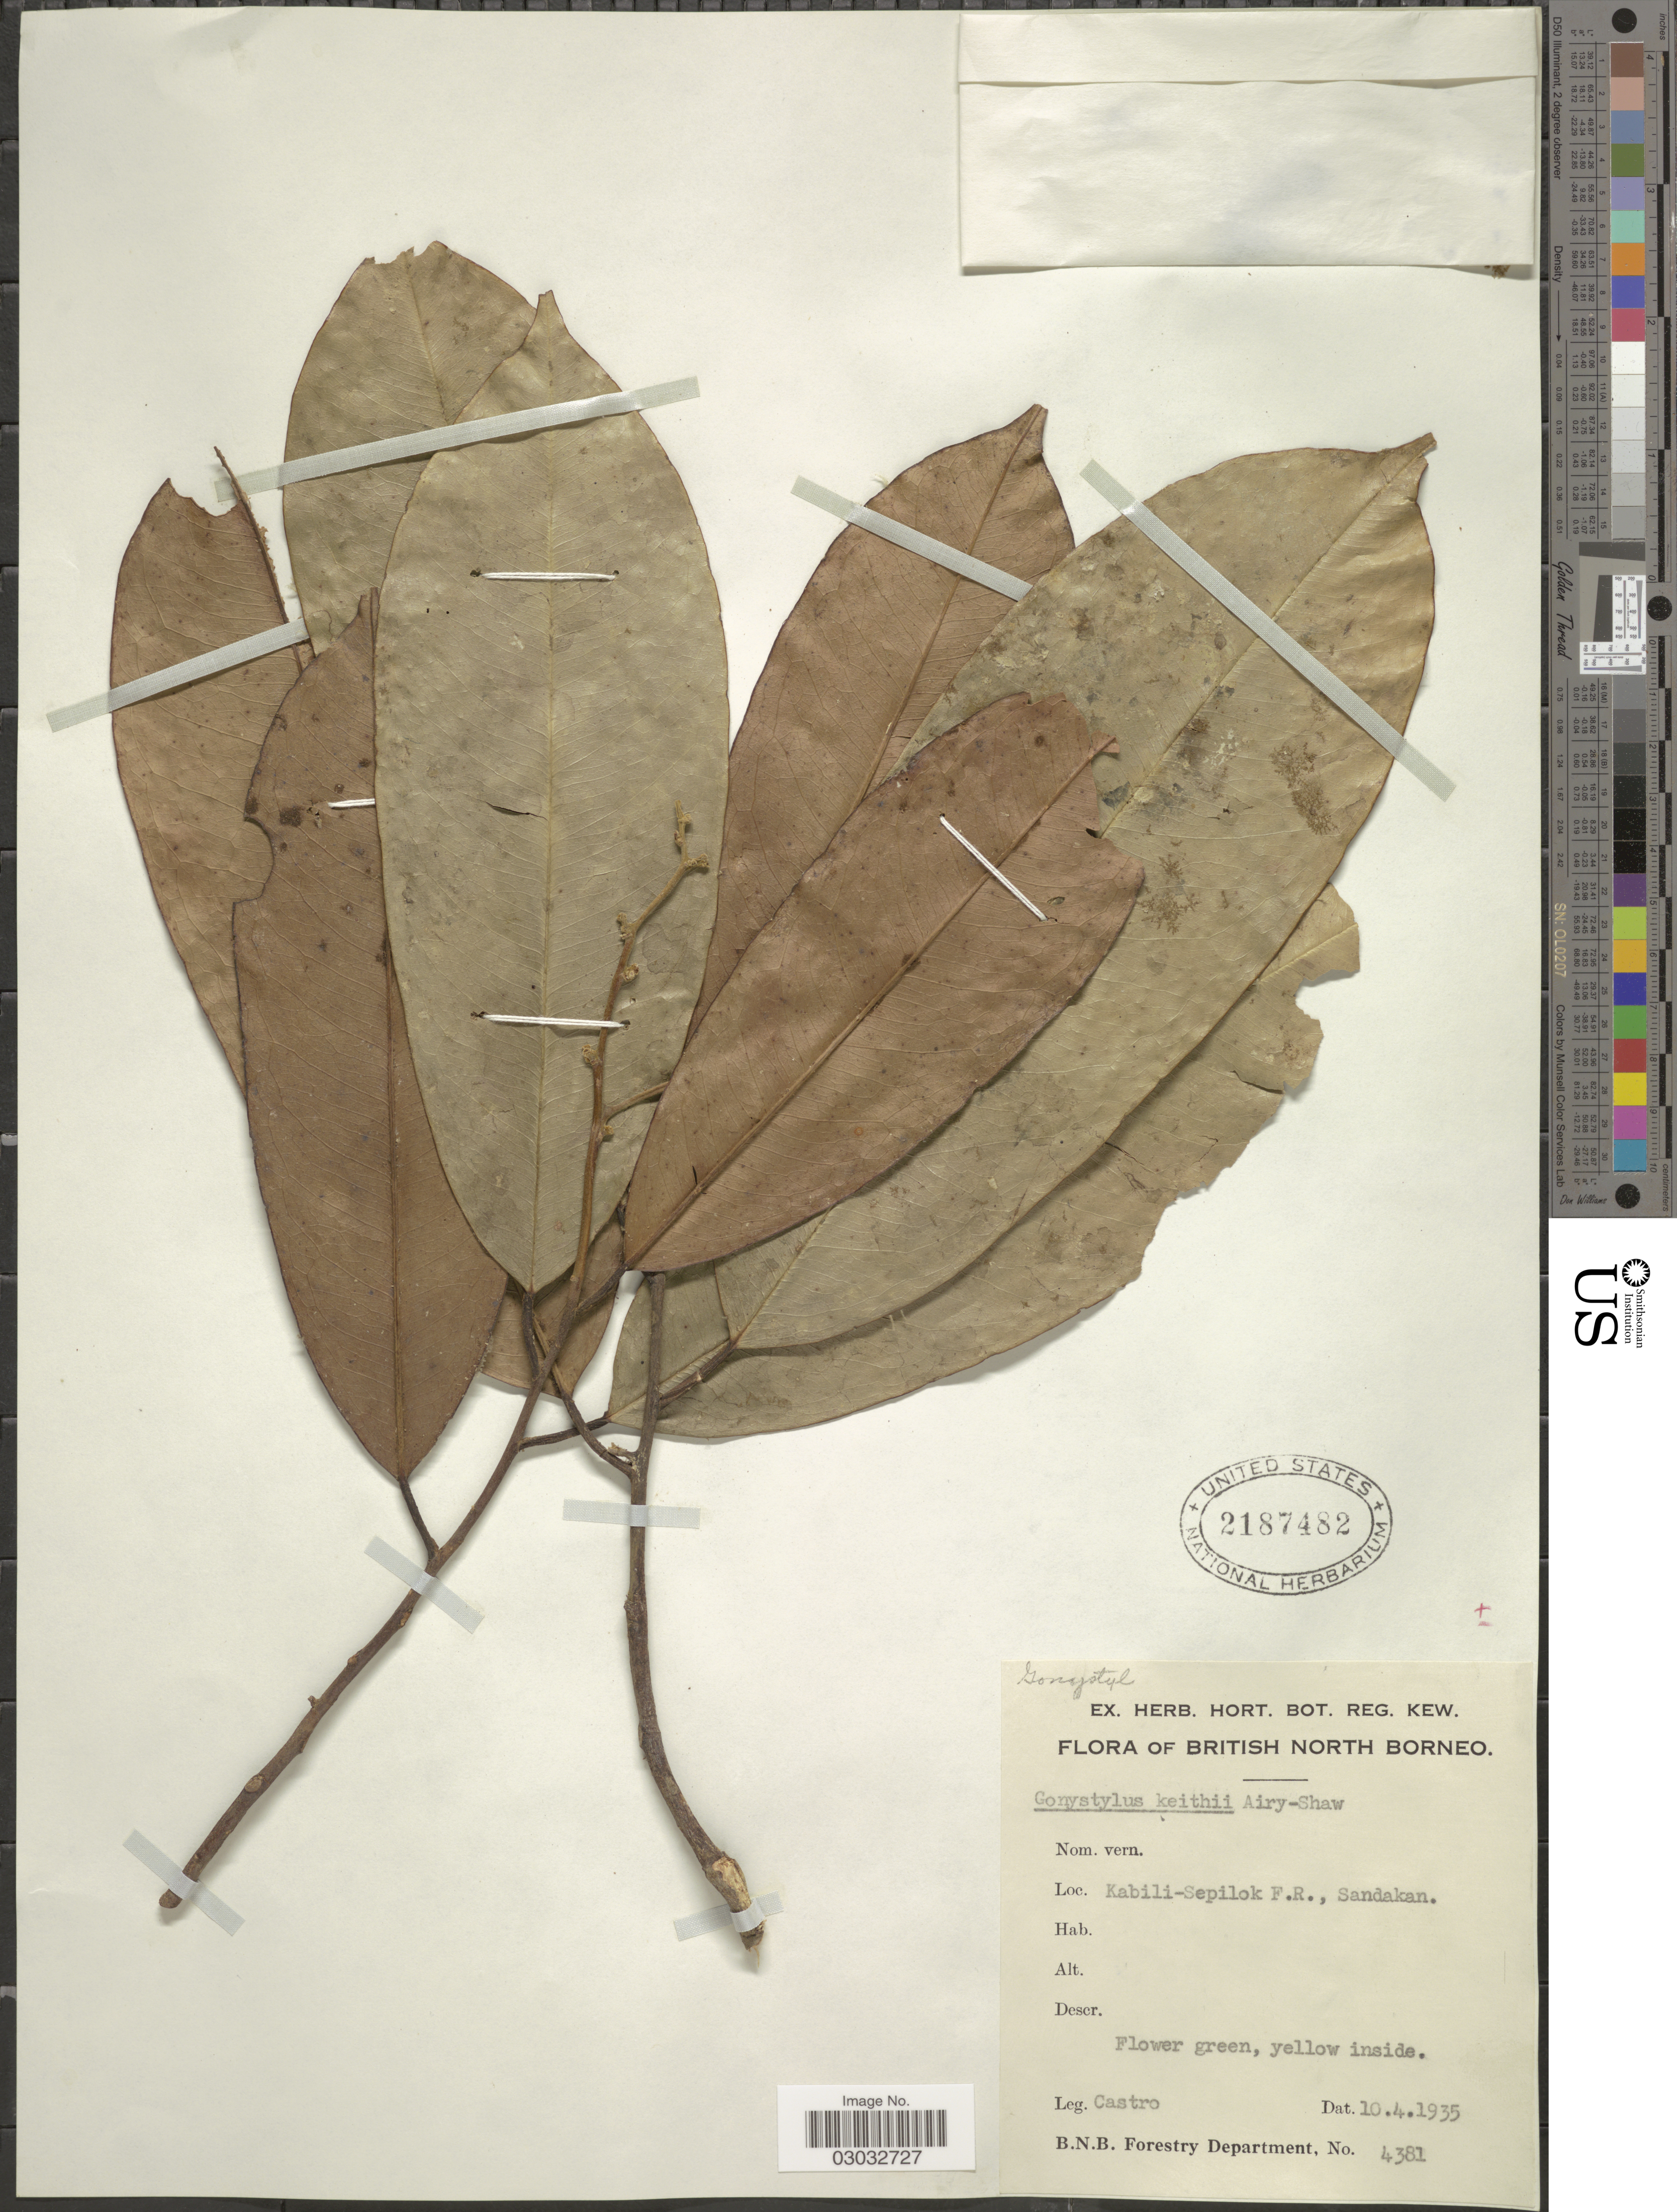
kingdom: Plantae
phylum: Tracheophyta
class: Magnoliopsida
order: Malvales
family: Thymelaeaceae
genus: Gonystylus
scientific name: Gonystylus keithii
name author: Airy Shaw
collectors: -. Castro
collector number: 4381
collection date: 1935-04-10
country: Malaysia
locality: British North Borneo. Kabili-Sepilok F.R., Sandakan.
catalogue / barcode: US 2187482